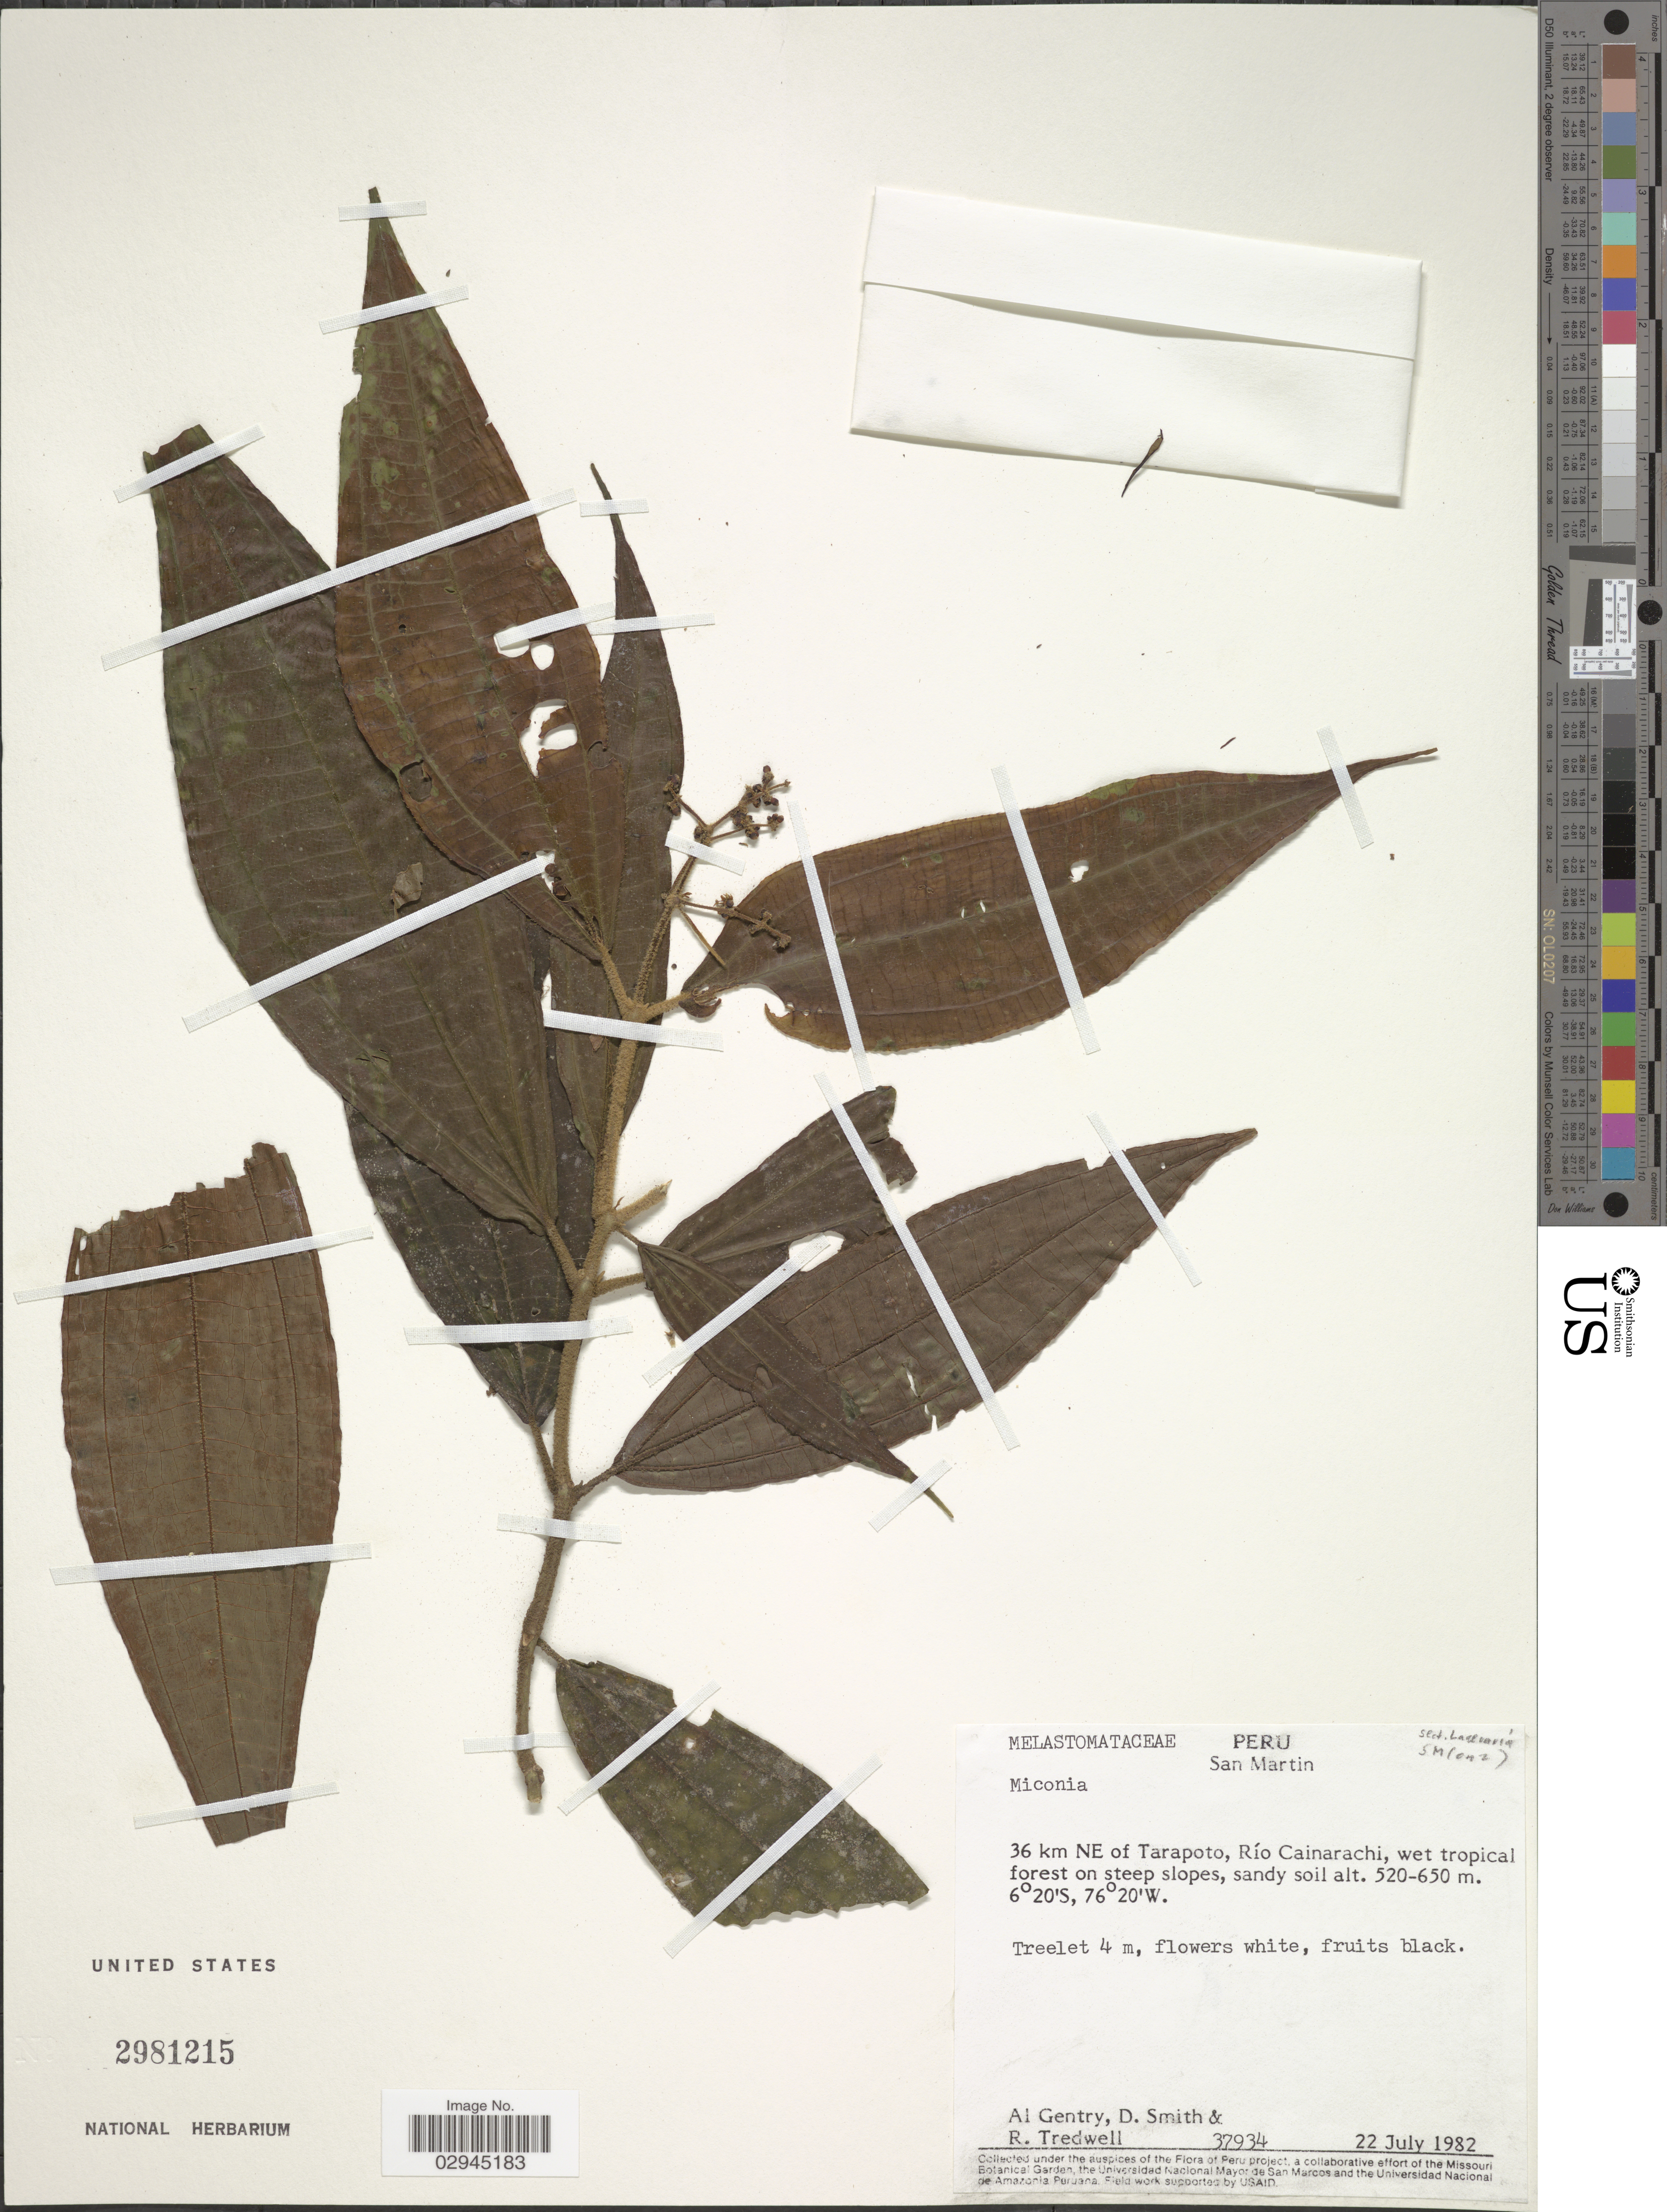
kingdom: Plantae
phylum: Tracheophyta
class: Magnoliopsida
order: Myrtales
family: Melastomataceae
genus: Miconia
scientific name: Miconia sp.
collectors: A. H. Gentry, D. Smith & R. Tredwell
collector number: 37934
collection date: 1982-07-22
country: Peru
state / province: San Martín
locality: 36 km NE of Tarapoto, Río Cainarachi, wet tropical forest on steep slopes.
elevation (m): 520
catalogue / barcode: US 2981215